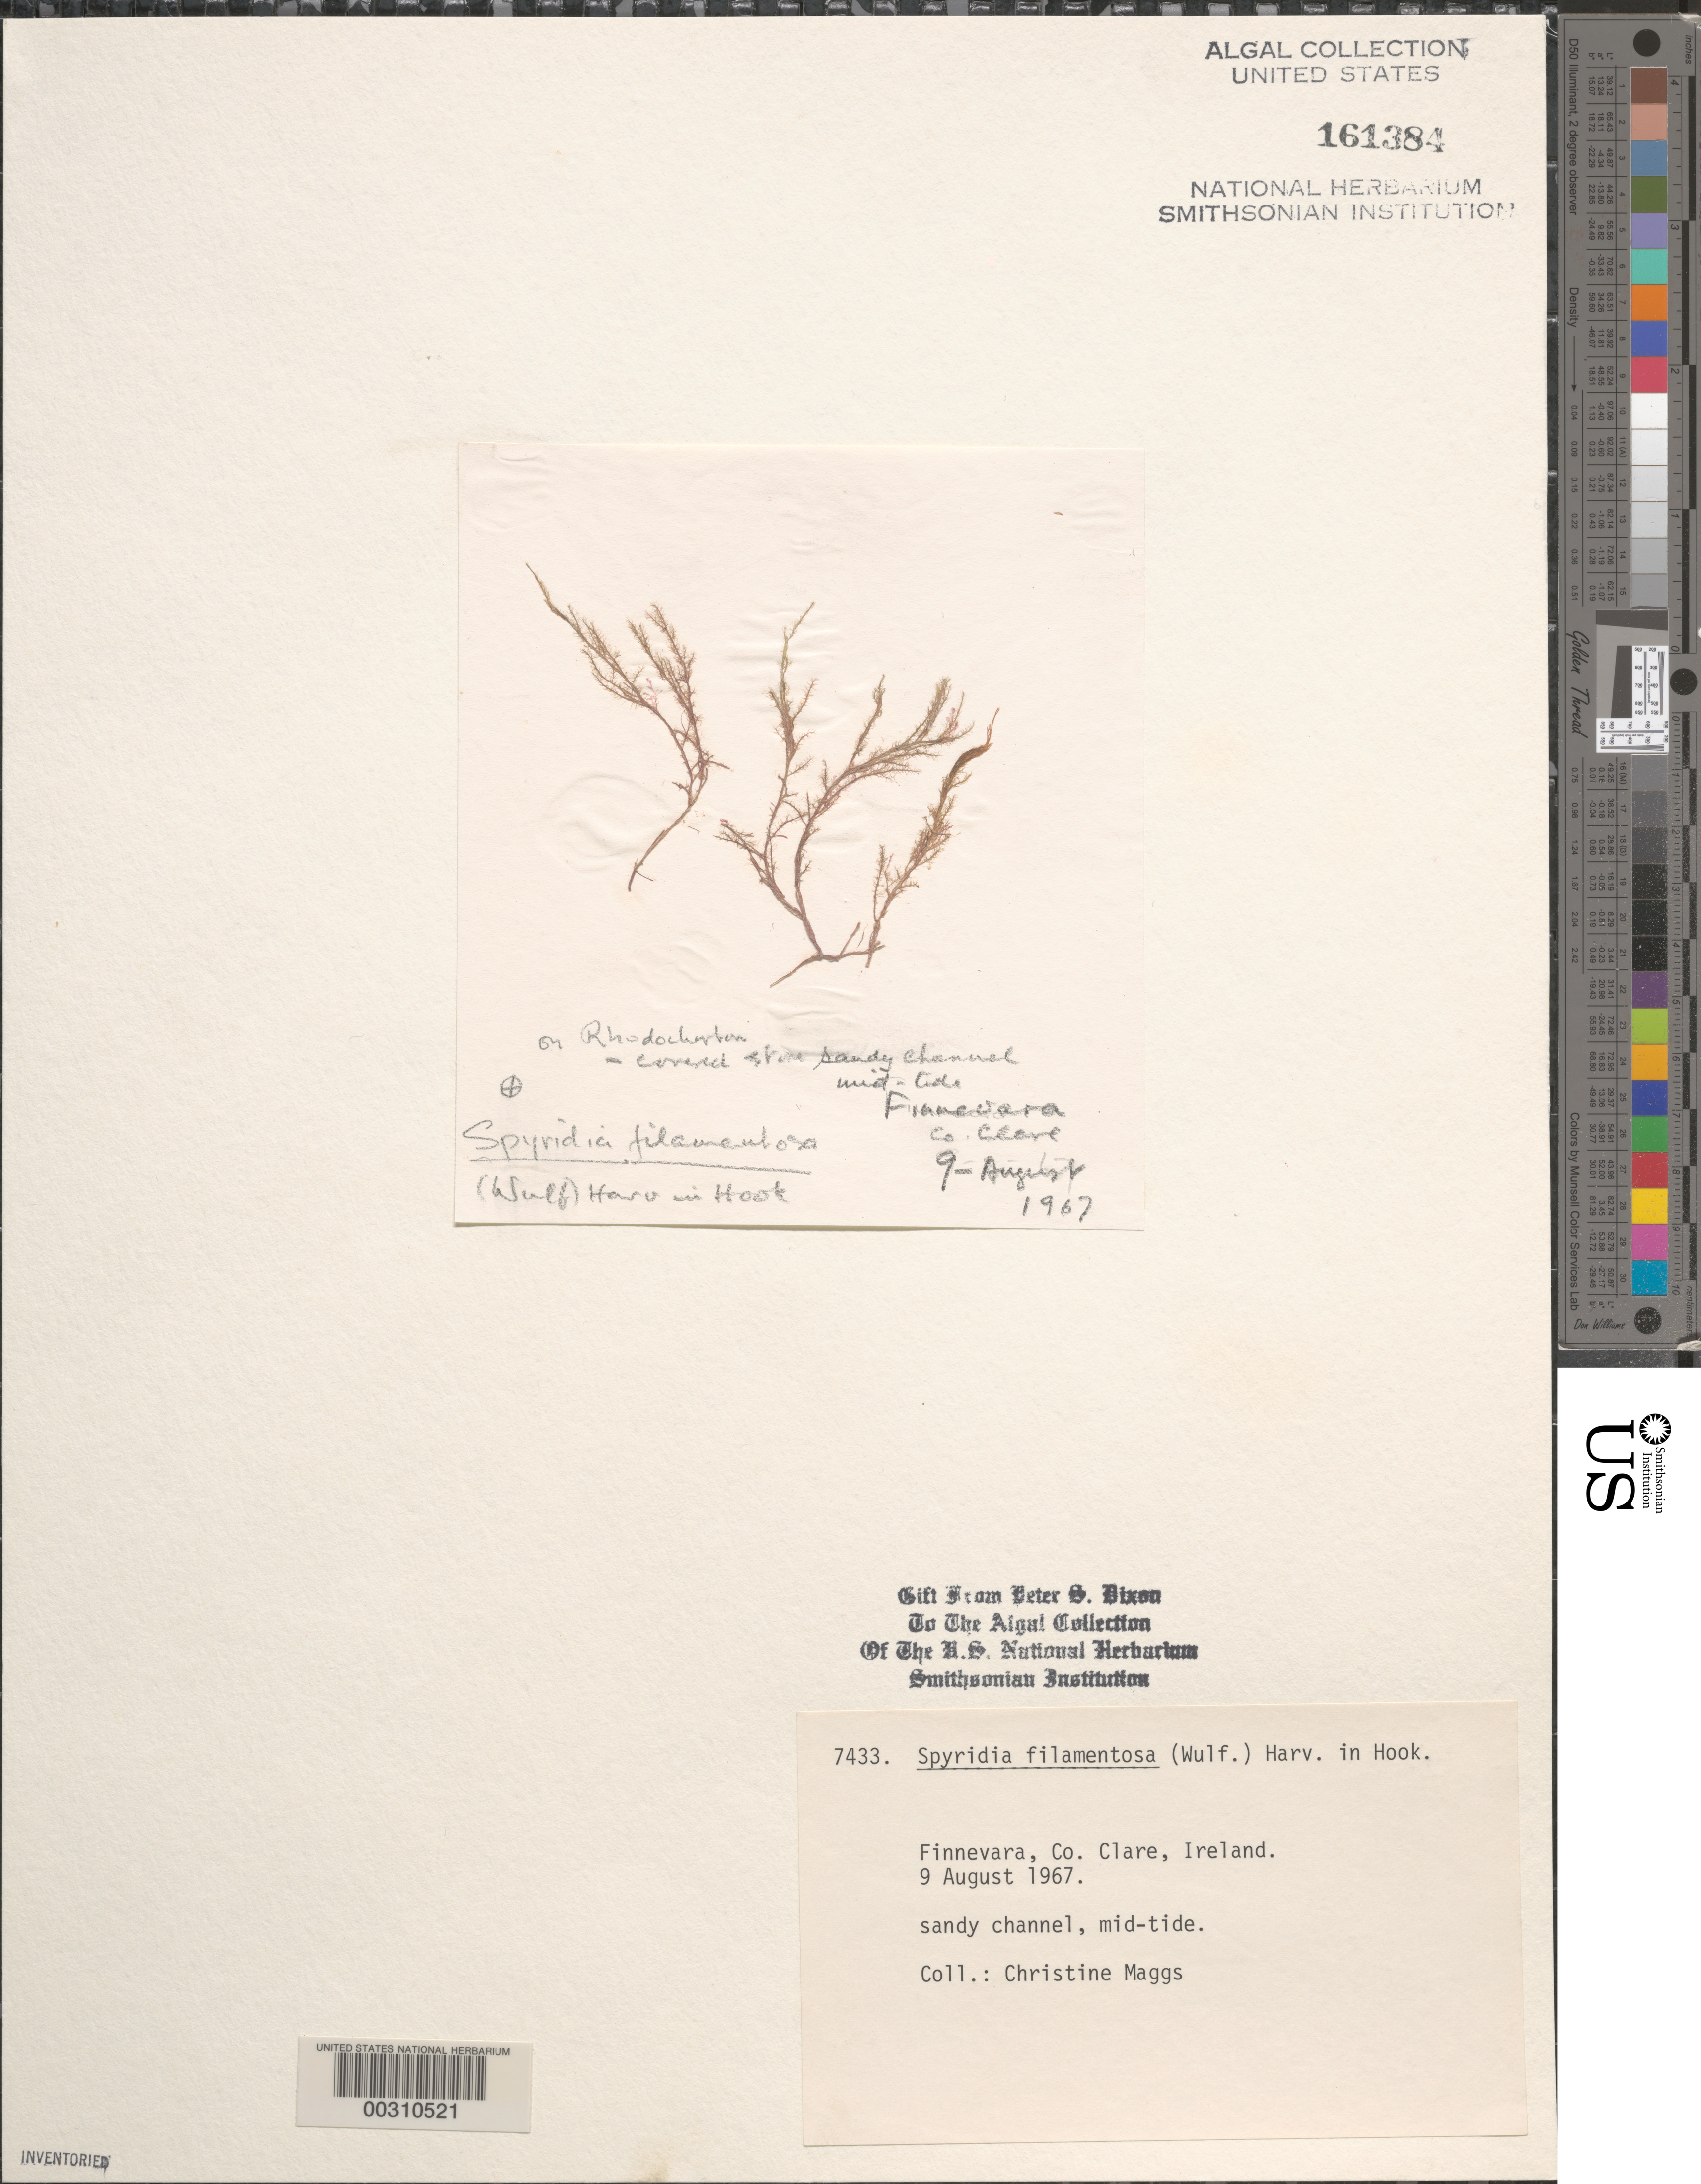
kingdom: Plantae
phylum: Rhodophyta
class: Florideophyceae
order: Ceramiales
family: Spyridiaceae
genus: Spyridia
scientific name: Spyridia filamentosa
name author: (Wulfen) Harv.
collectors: C. Maggs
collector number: PSD 7433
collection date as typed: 09 Aug 1967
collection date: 1967-08-09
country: Ireland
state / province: Munster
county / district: Clare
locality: Finnevara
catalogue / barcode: US 161384